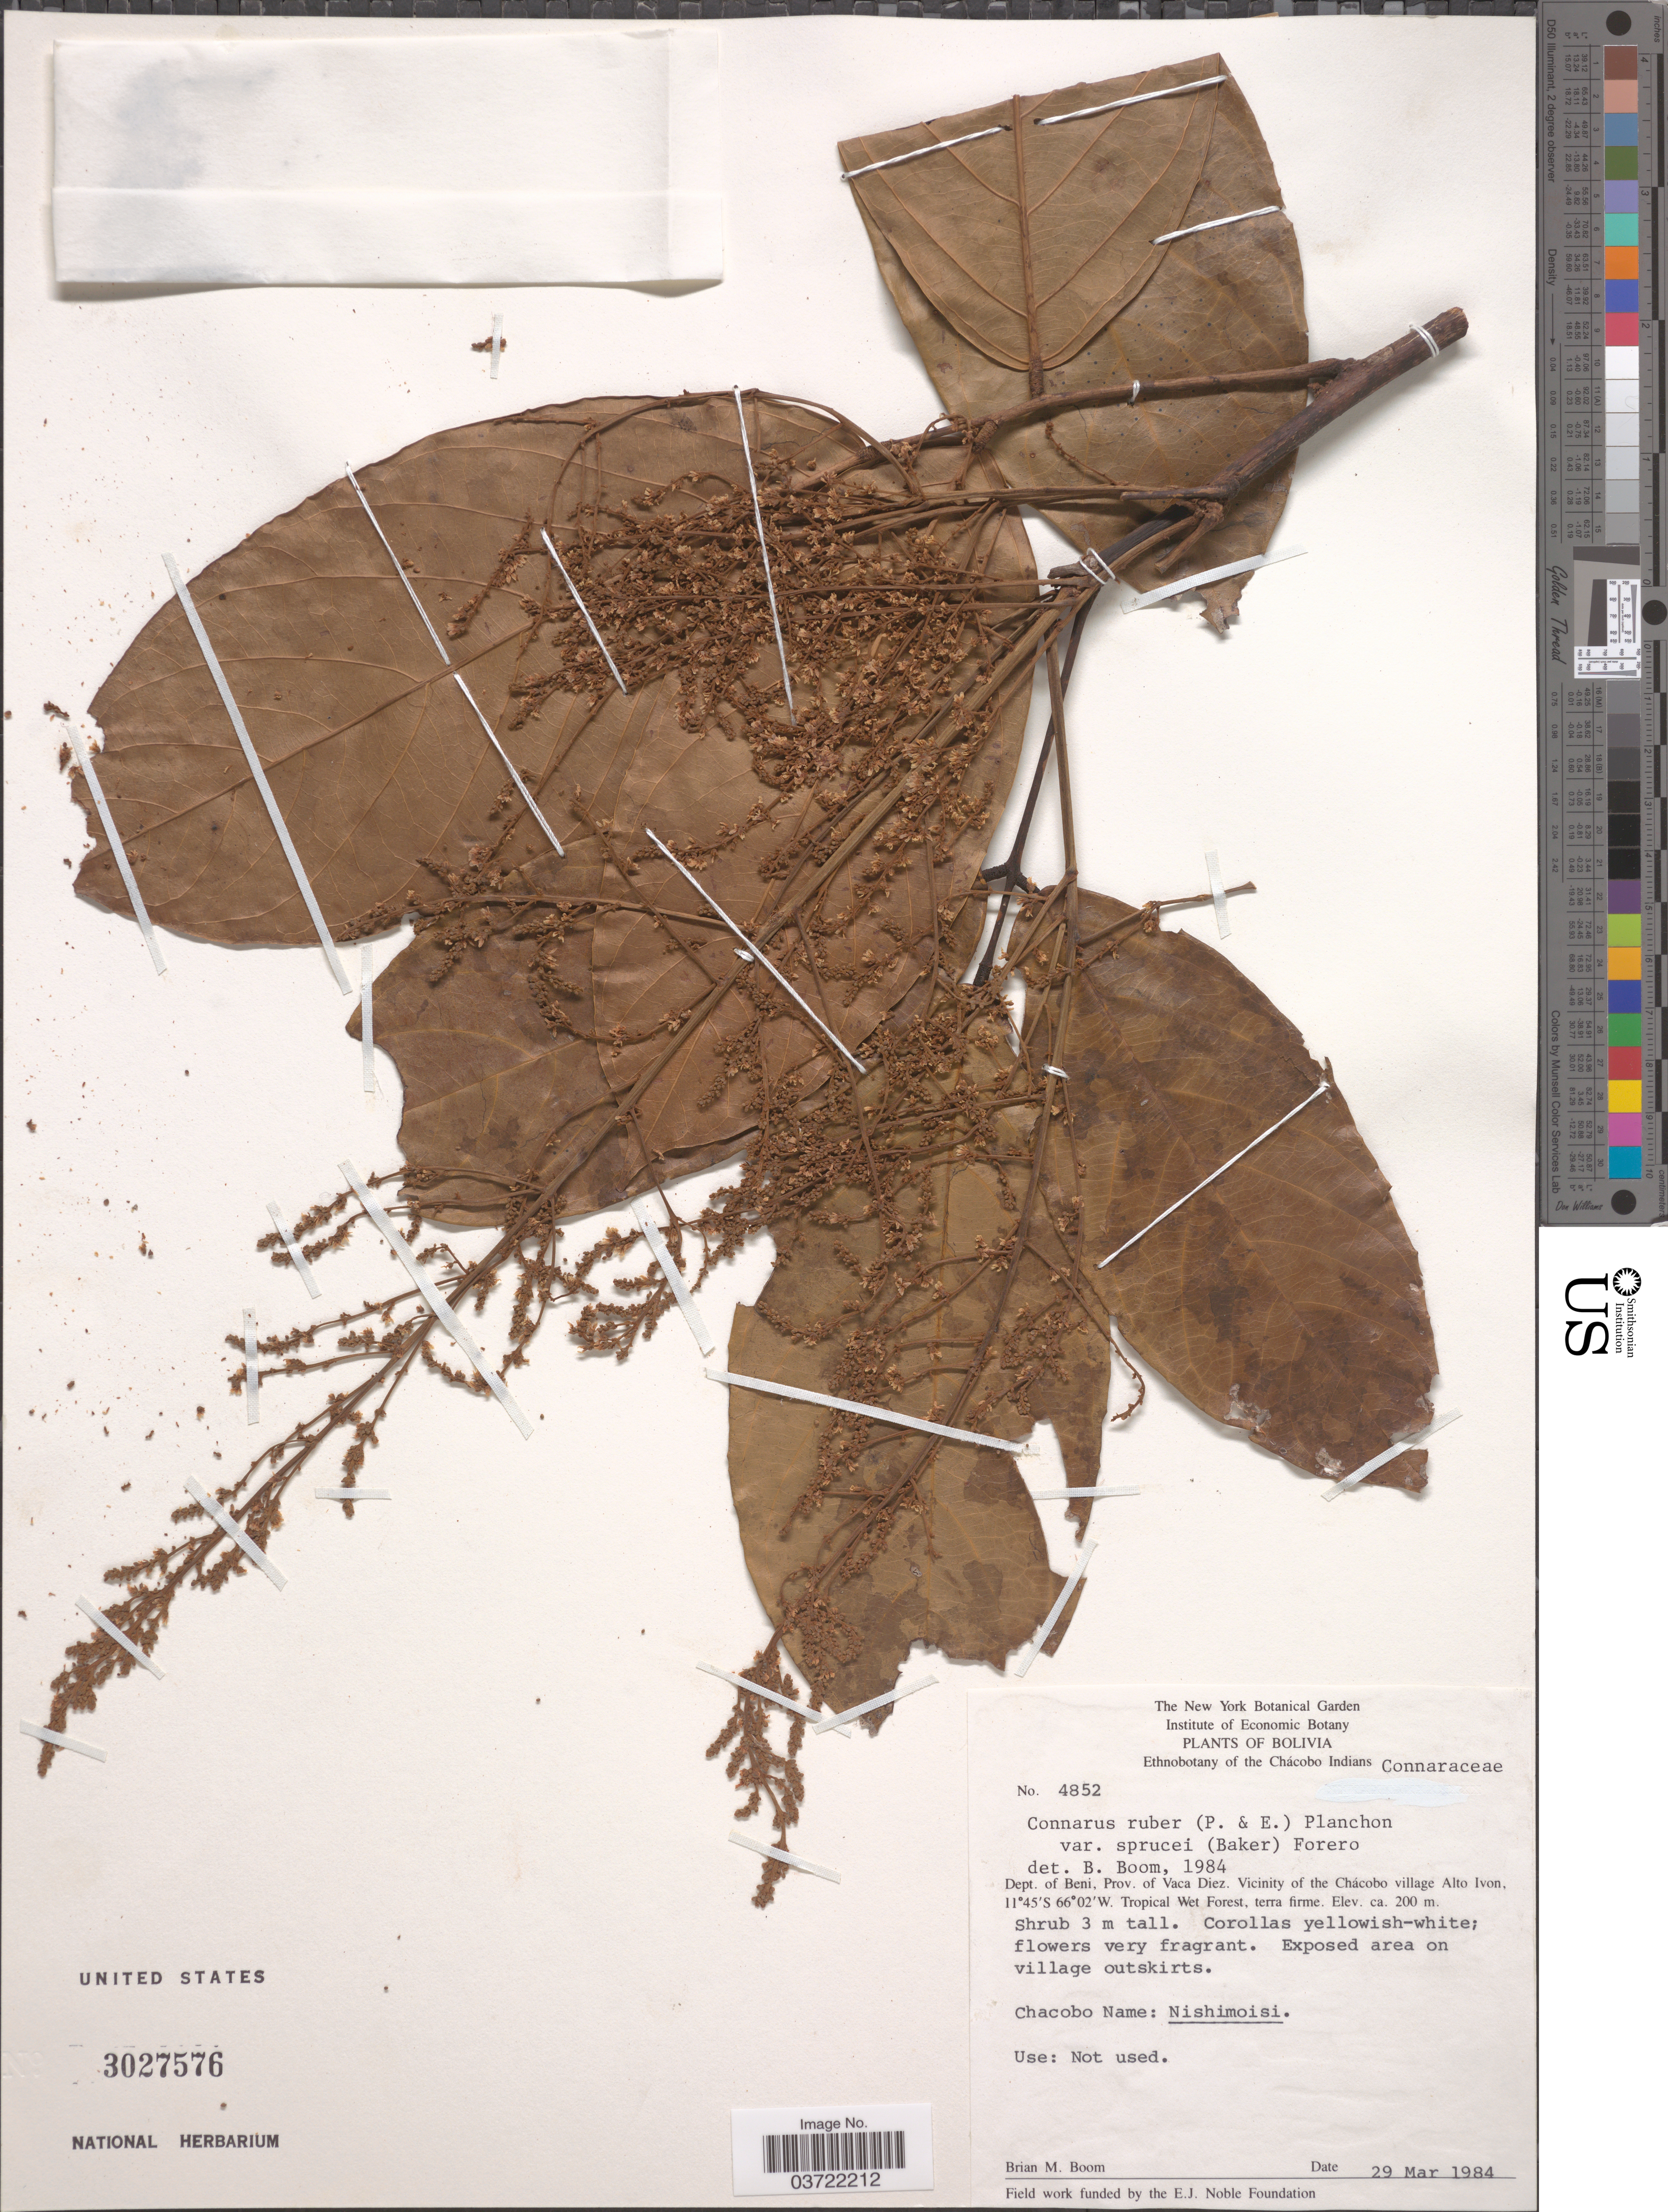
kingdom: Plantae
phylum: Tracheophyta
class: Magnoliopsida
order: Oxalidales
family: Connaraceae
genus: Connarus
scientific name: Connarus ruber var. sprucei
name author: (Baker) Forero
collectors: B. M. Boom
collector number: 4852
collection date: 1984-03-29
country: Bolivia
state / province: Beni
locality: Dept. of Beni, Prov. of Vaca Diez. Vicinity of the Chácobo village Alto Ivon.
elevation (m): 200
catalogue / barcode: US 3027576